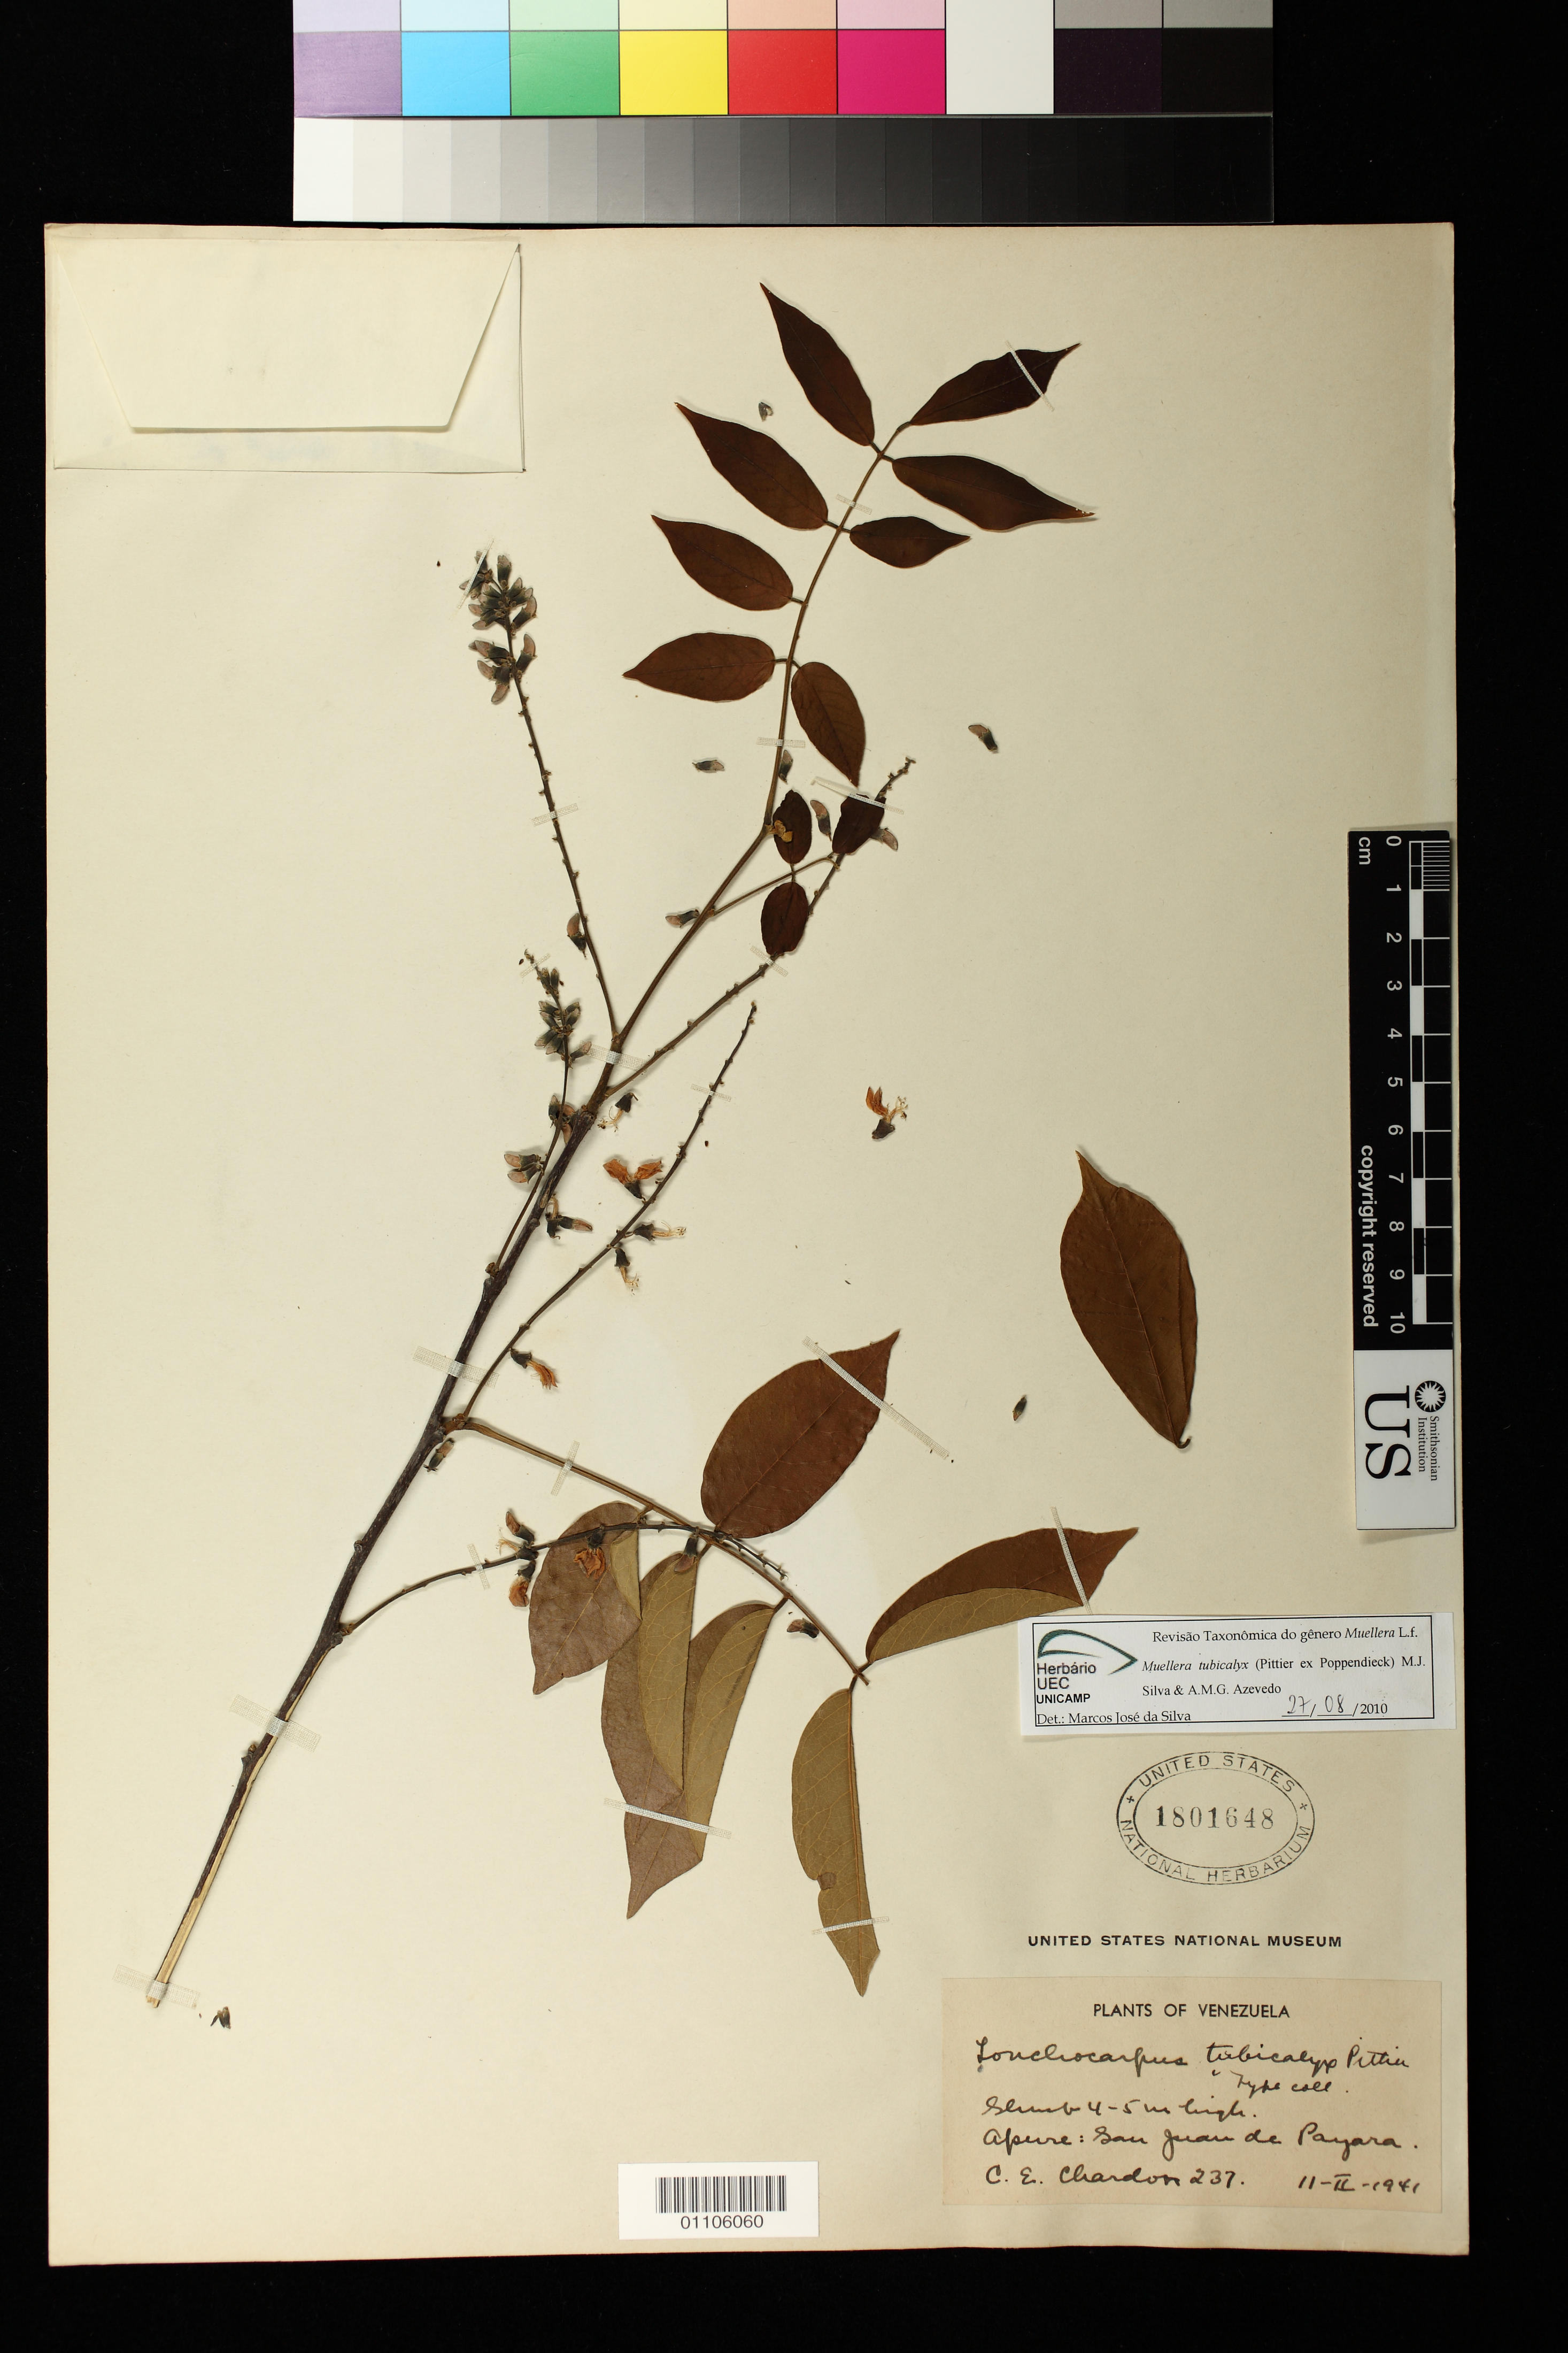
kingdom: Plantae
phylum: Tracheophyta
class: Magnoliopsida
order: Fabales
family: Fabaceae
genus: Lonchocarpus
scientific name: Lonchocarpus tubicalyx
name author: Pittier ex Poppend.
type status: Isotype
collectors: C. E. Chardón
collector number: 237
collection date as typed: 11 Feb 1941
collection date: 1941-02-11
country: Venezuela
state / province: Apure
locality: San juan de payara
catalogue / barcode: US 1801648